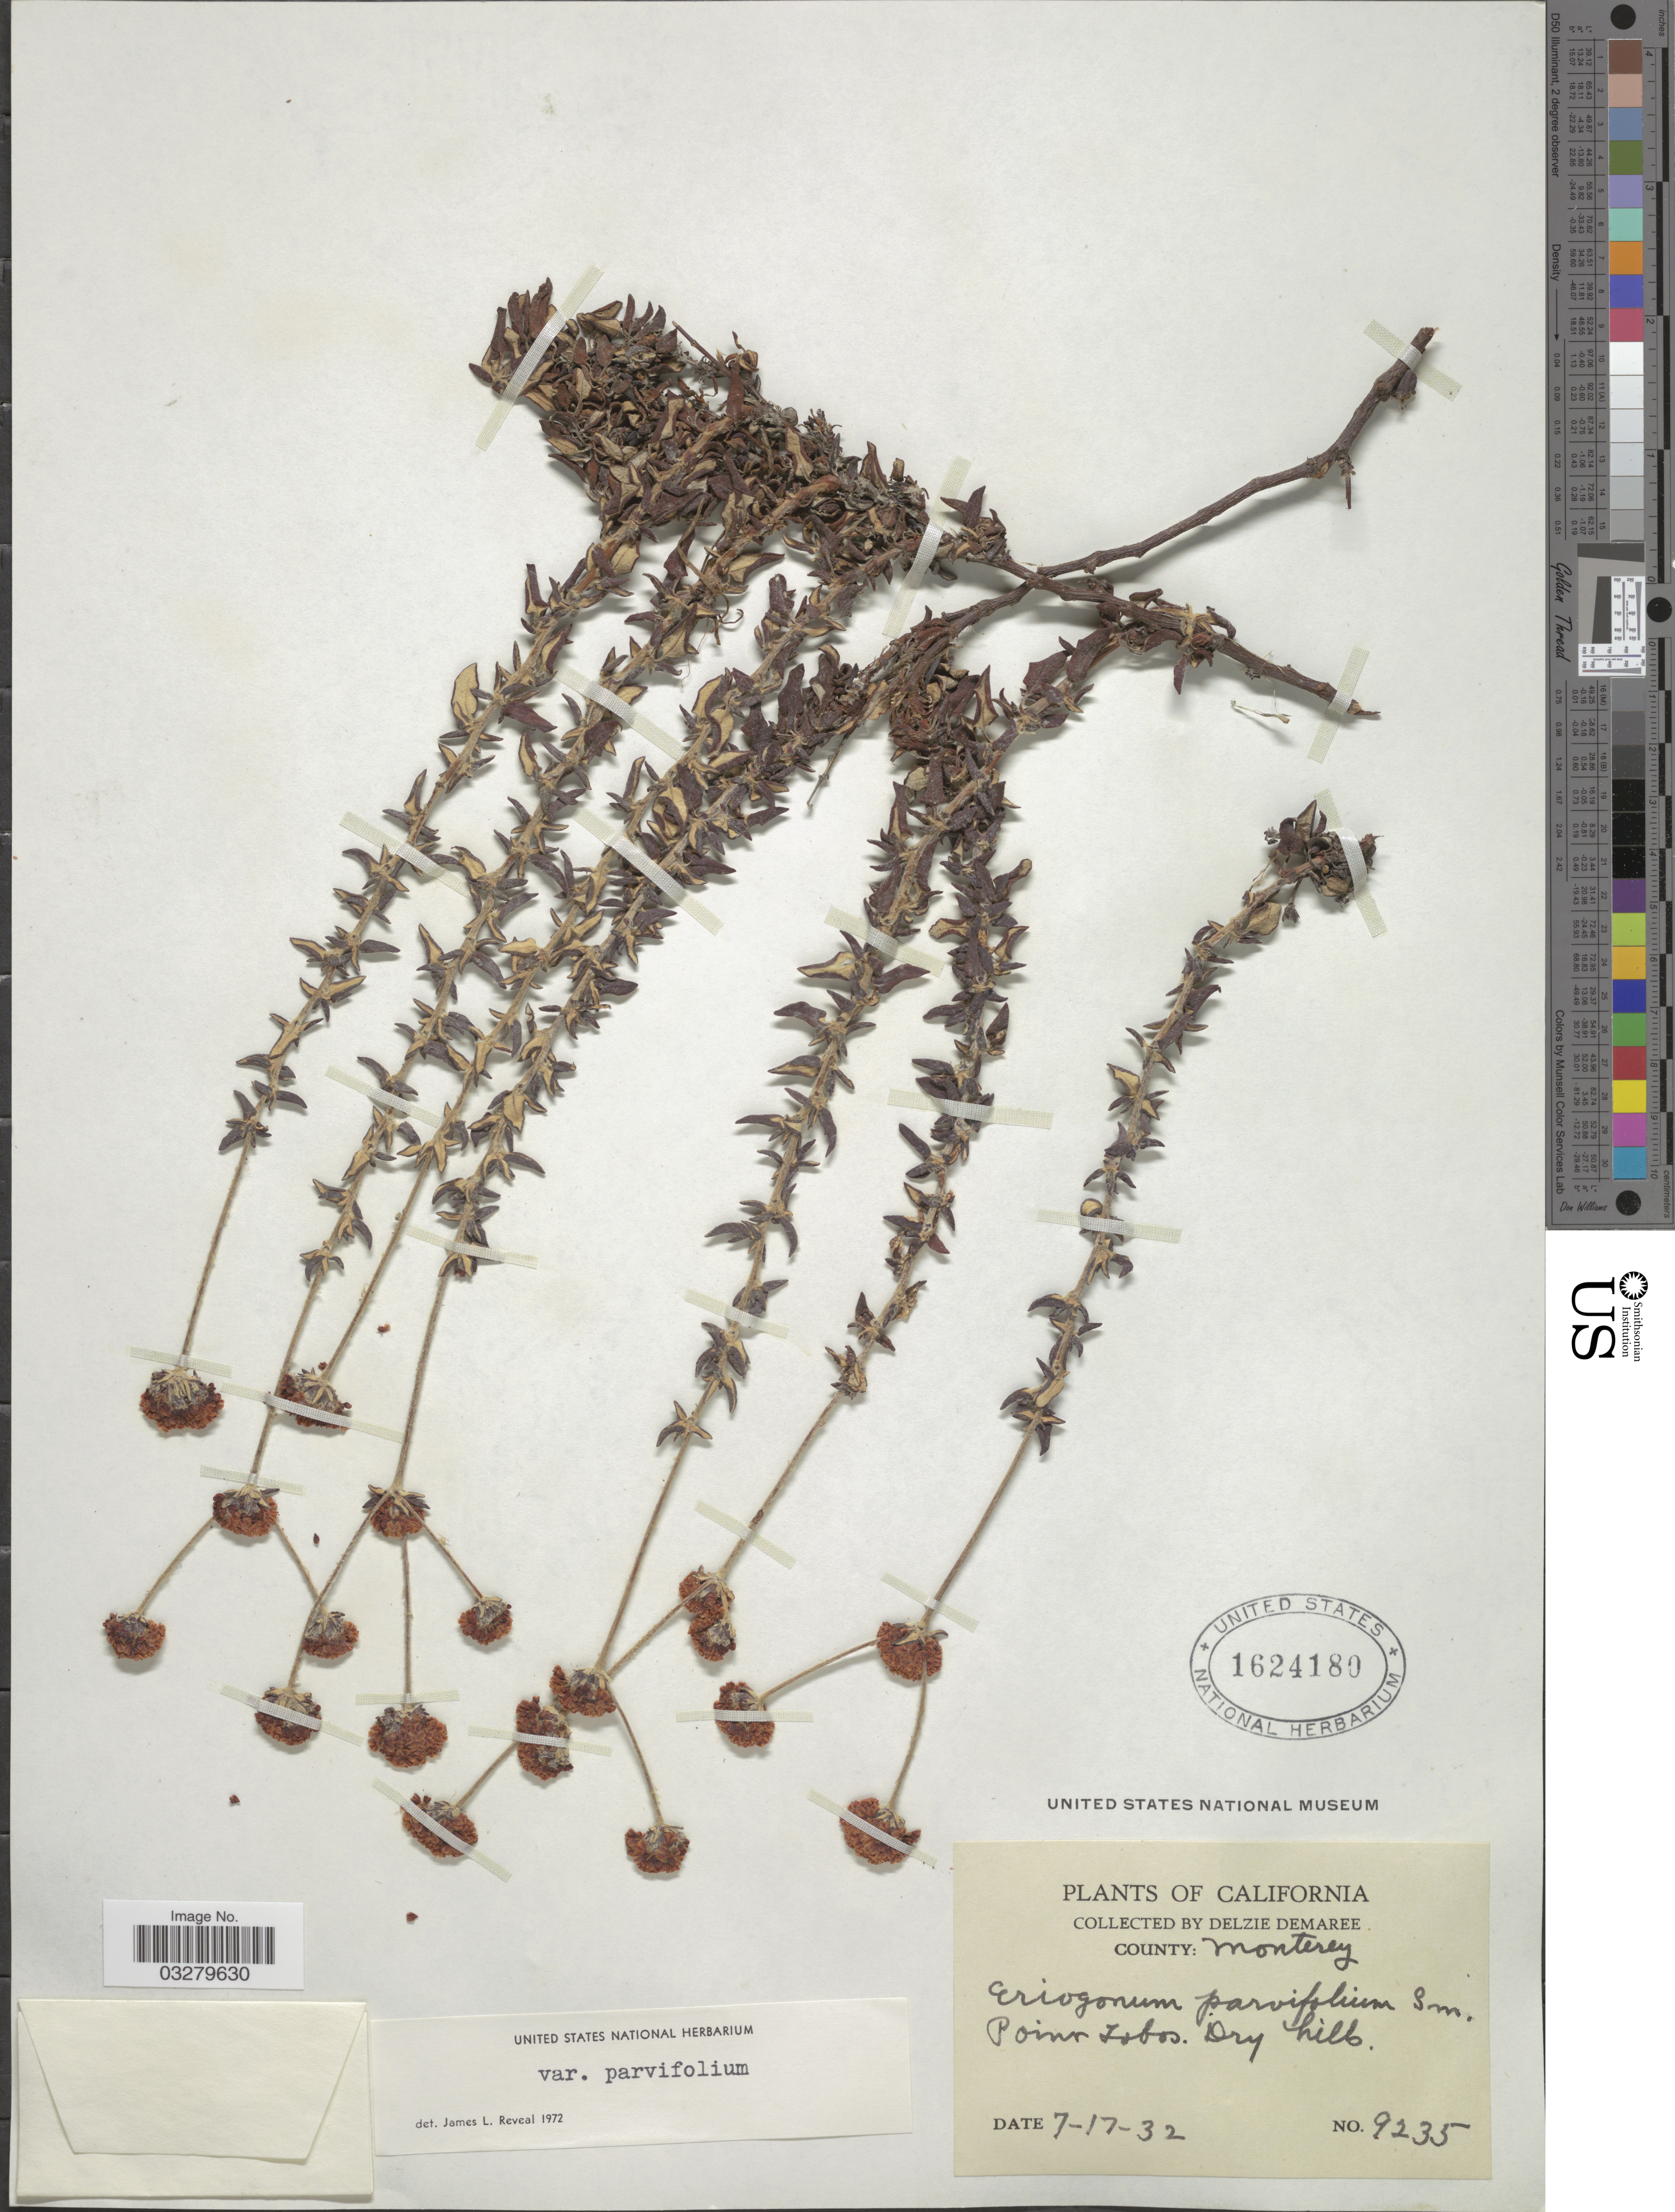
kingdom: Plantae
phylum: Tracheophyta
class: Magnoliopsida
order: Caryophyllales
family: Polygonaceae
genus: Eriogonum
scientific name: Eriogonum parviflorum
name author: Nutt.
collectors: D. Demaree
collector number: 9235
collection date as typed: Transcribed d/m/y: 17/7/32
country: United States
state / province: California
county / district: Monterey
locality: County: Monterey. Point Lobos.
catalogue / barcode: US 1624180